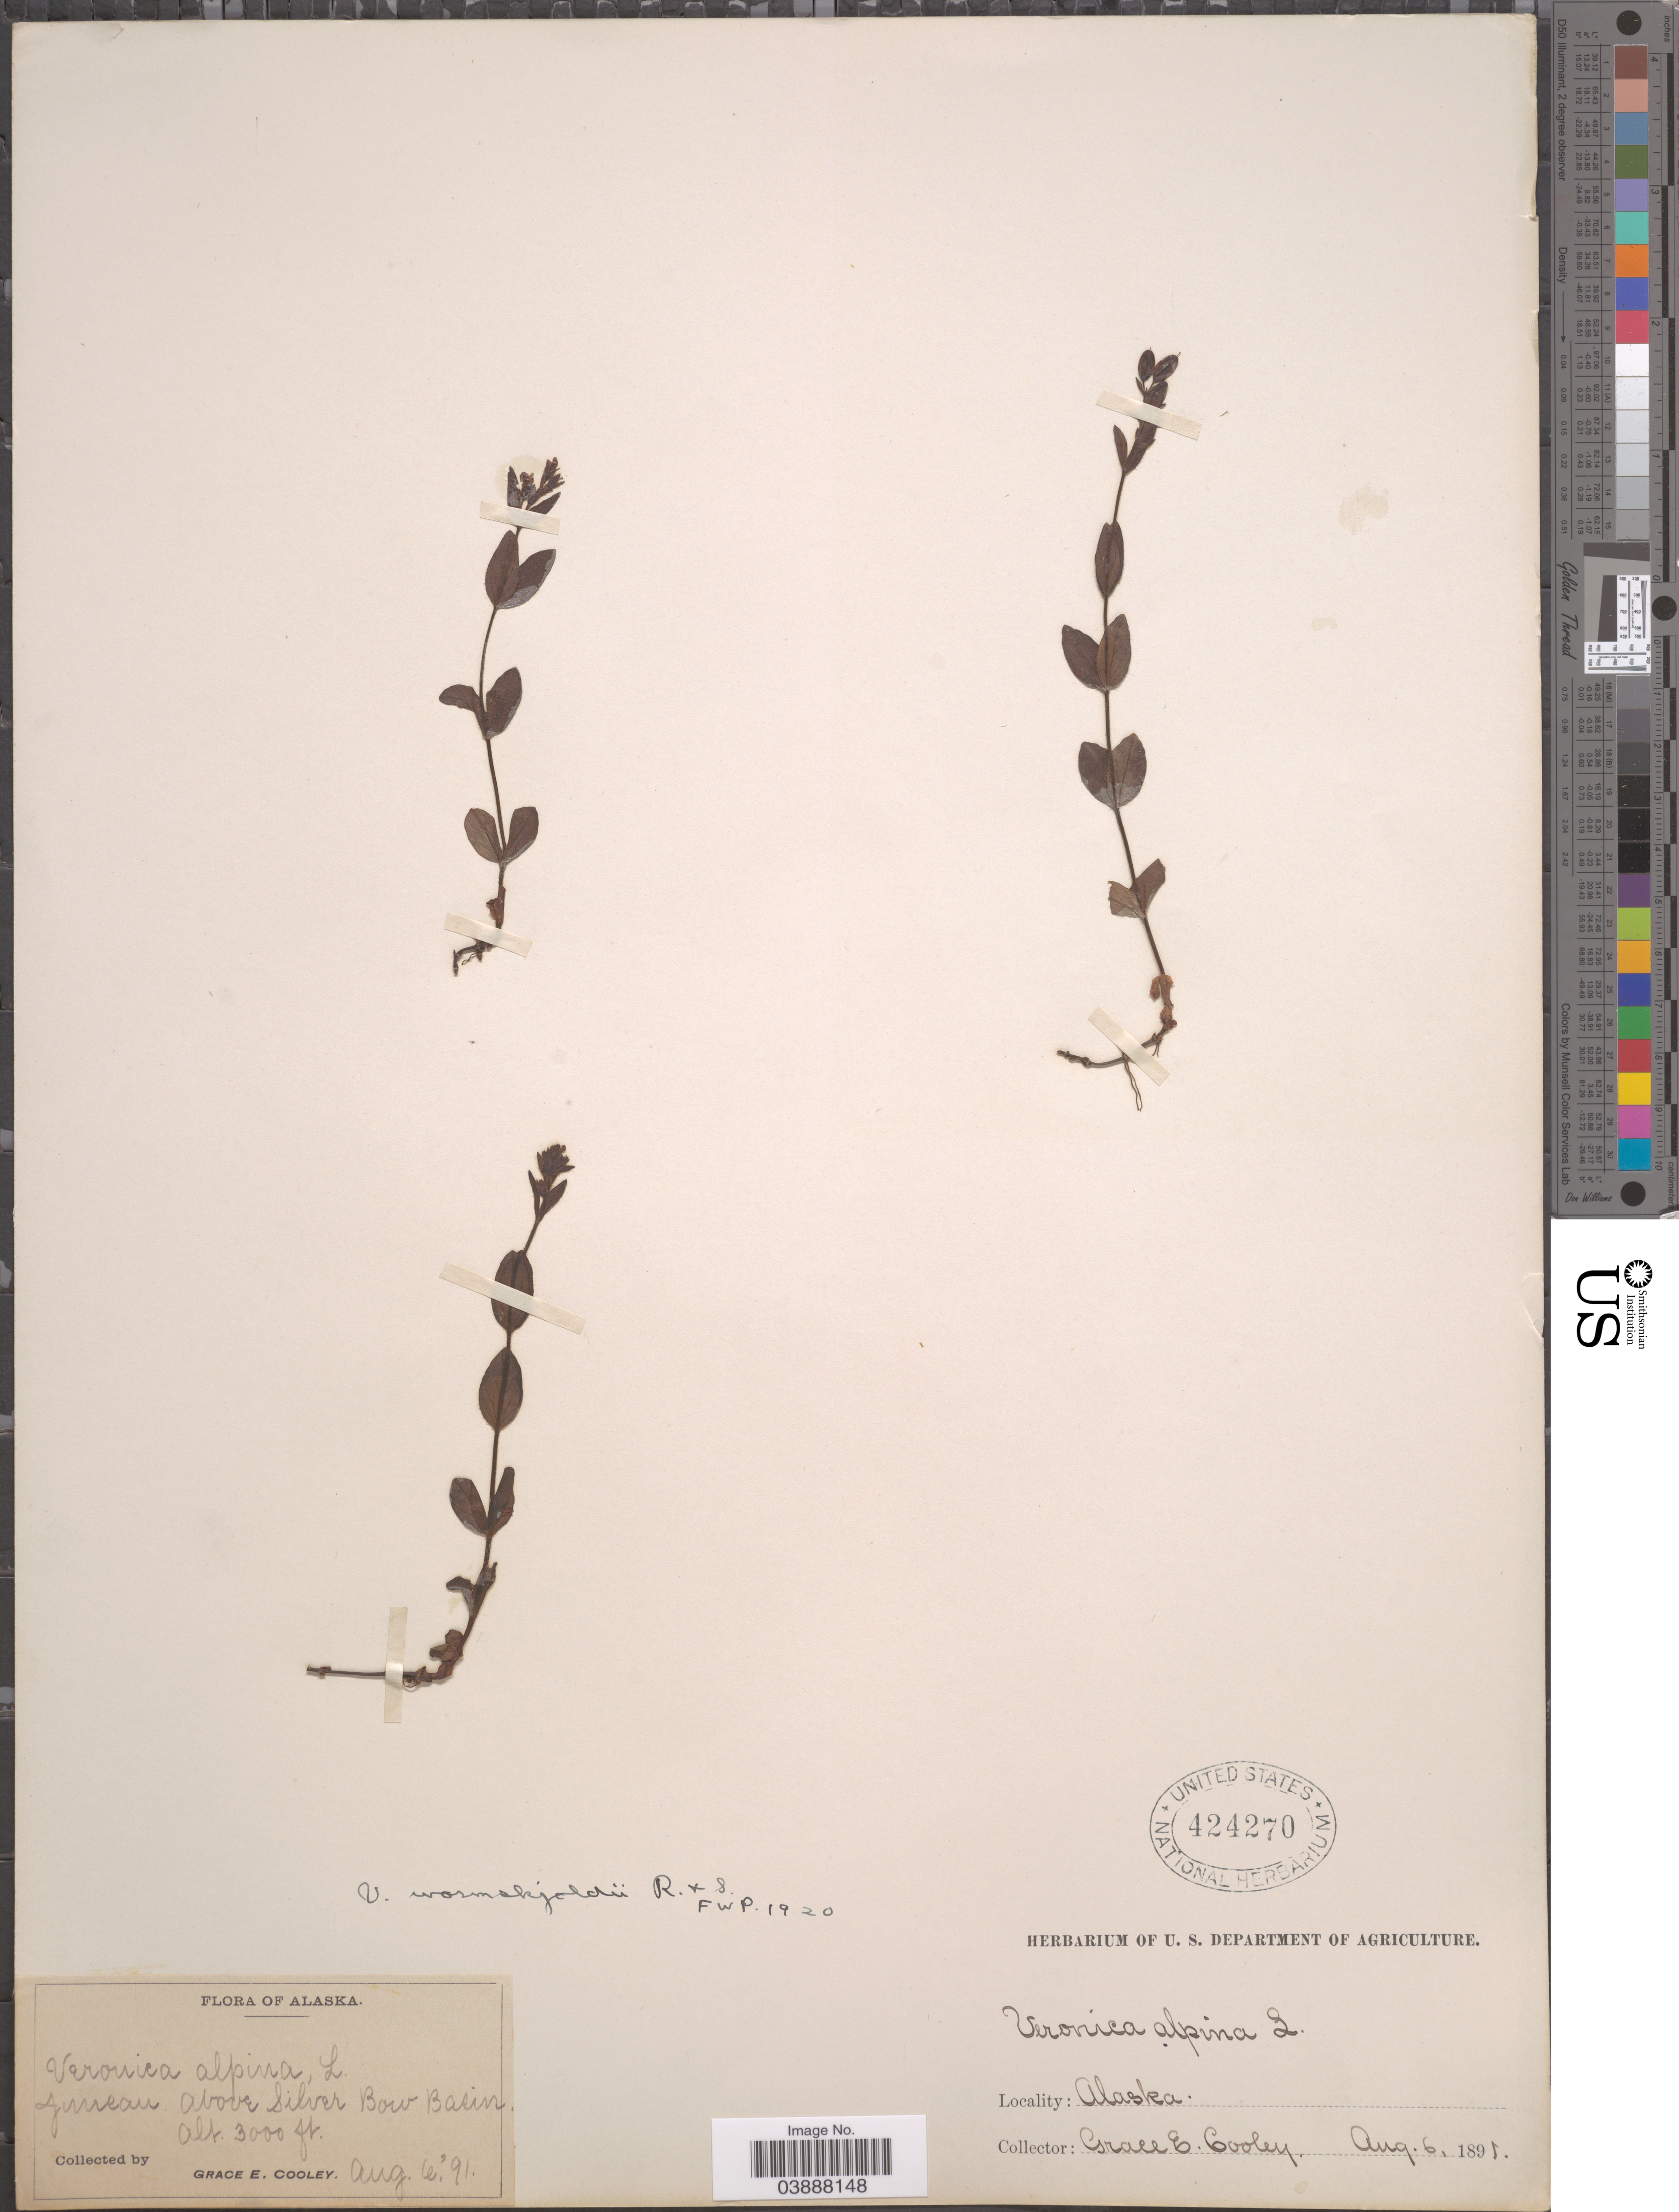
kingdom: Plantae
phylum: Tracheophyta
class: Magnoliopsida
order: Lamiales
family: Plantaginaceae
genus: Veronica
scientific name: Veronica wormskjoldii subsp. wormskjoldii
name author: Roem. & Schult.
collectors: G. E. Cooley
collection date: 1891-08-06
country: United States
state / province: Alaska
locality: Above Silver Bow Basin.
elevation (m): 914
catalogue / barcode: US 424270